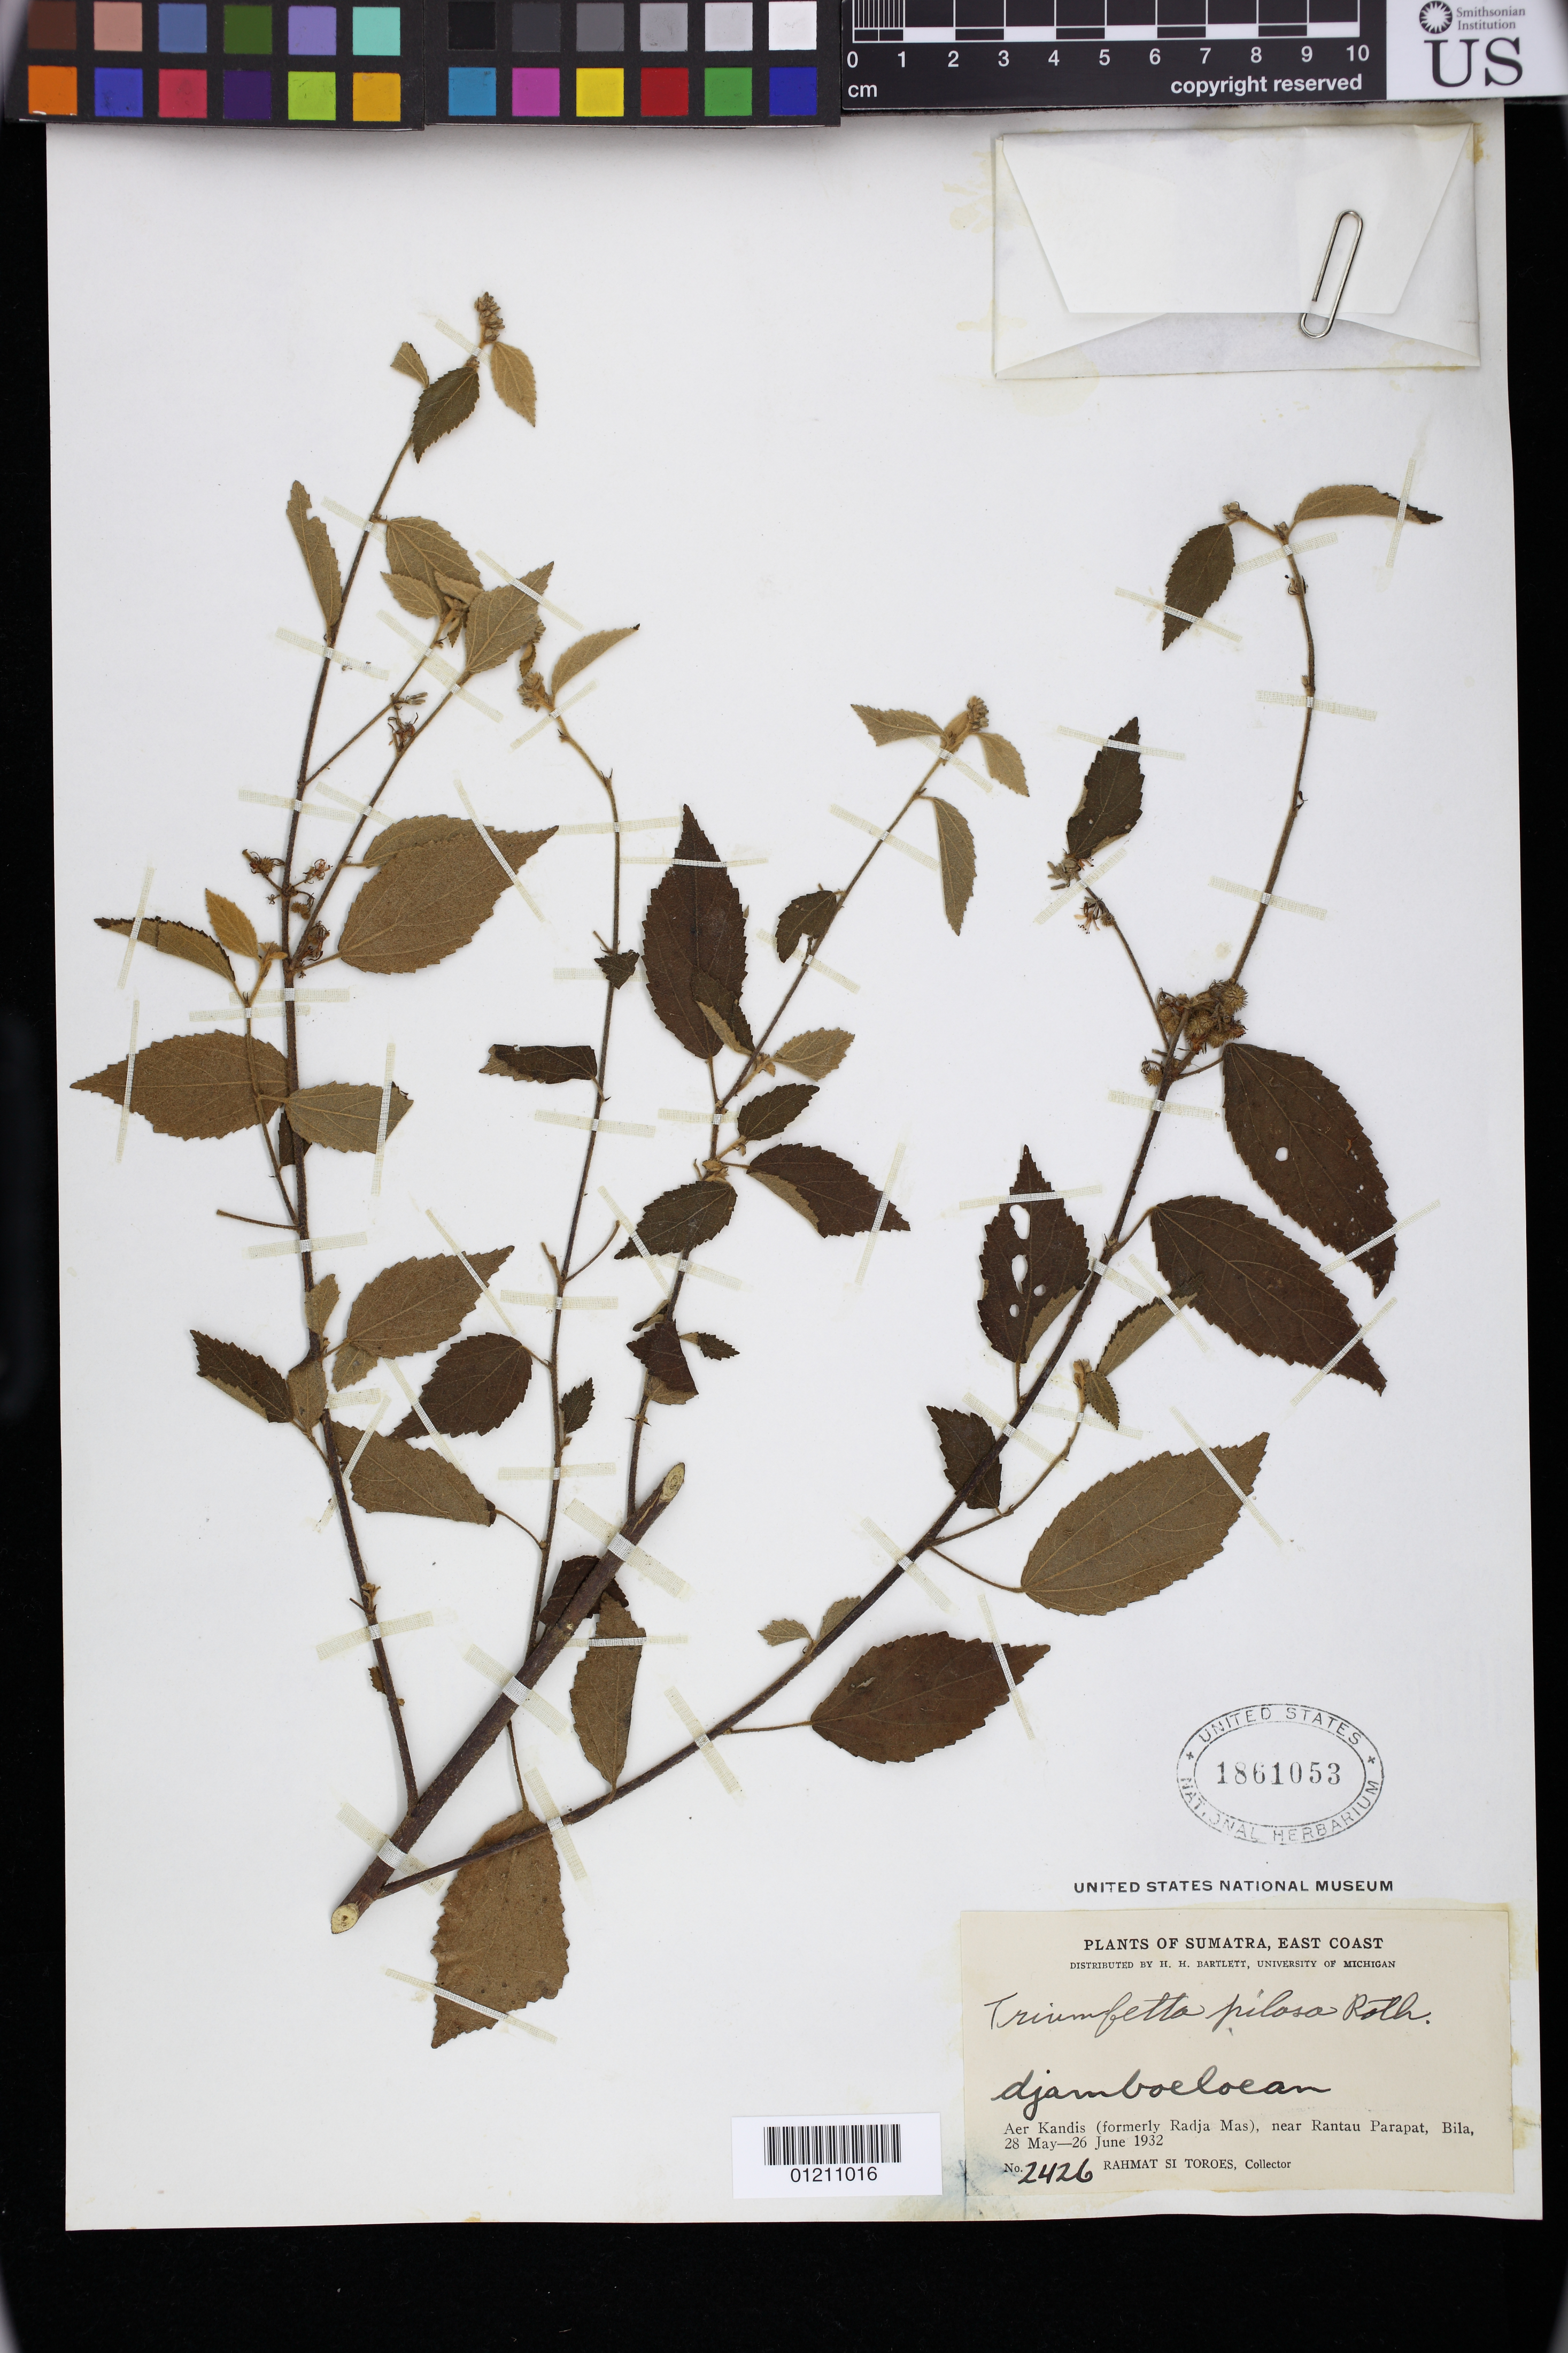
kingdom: Plantae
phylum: Tracheophyta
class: Magnoliopsida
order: Malvales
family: Malvaceae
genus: Triumfetta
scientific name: Triumfetta pilosa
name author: Roth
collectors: Rahmat Si Boeea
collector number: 2426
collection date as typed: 28 May 1932 to 26 Jun 1932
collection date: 1932-05-28/1932-06-26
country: Indonesia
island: Sumatra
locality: Sumatra, East Coast, Aer Kandis (formerly Radja Mas) near Rantau Parapat, Bila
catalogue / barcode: US 1861053